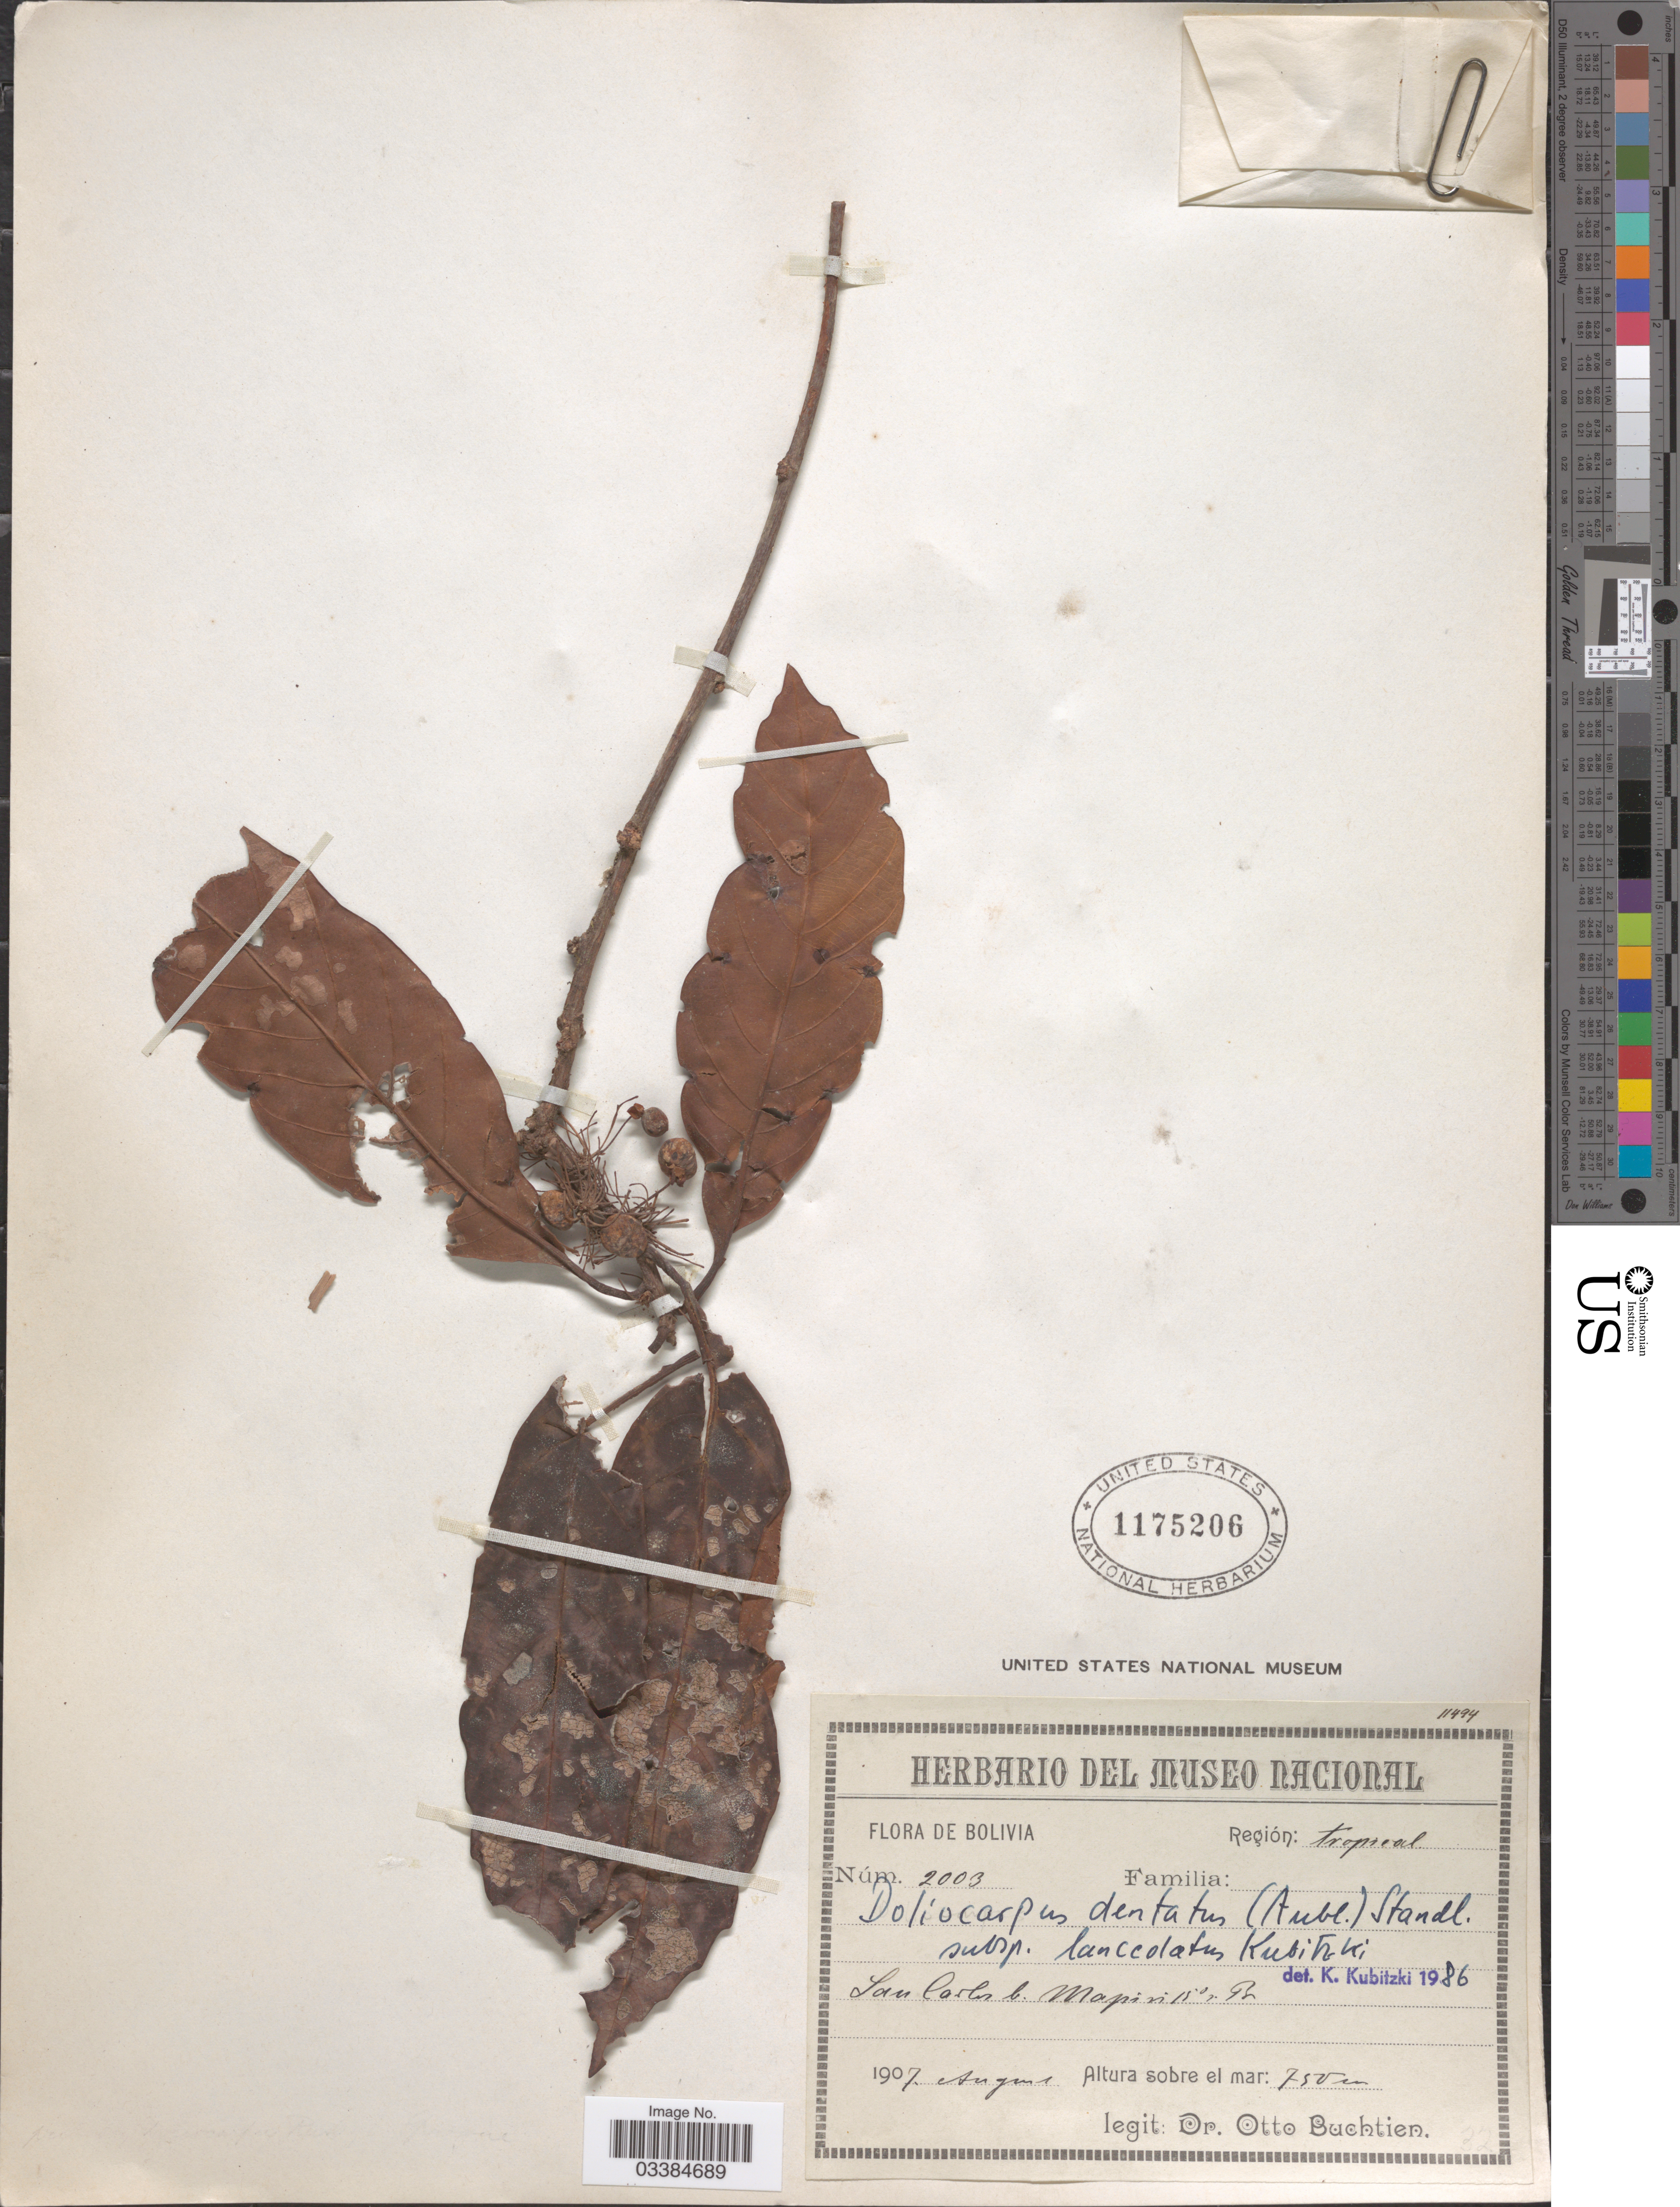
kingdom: Plantae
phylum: Tracheophyta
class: Magnoliopsida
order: Dilleniales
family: Dilleniaceae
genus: Doliocarpus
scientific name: Doliocarpus dentatus subsp. lanceolatus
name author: Kubitzki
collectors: O. Buchtien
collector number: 2003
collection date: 1907-08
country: Bolivia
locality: San Carlos l. Mapiri 15° s. Br.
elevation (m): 750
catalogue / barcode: US 1175206